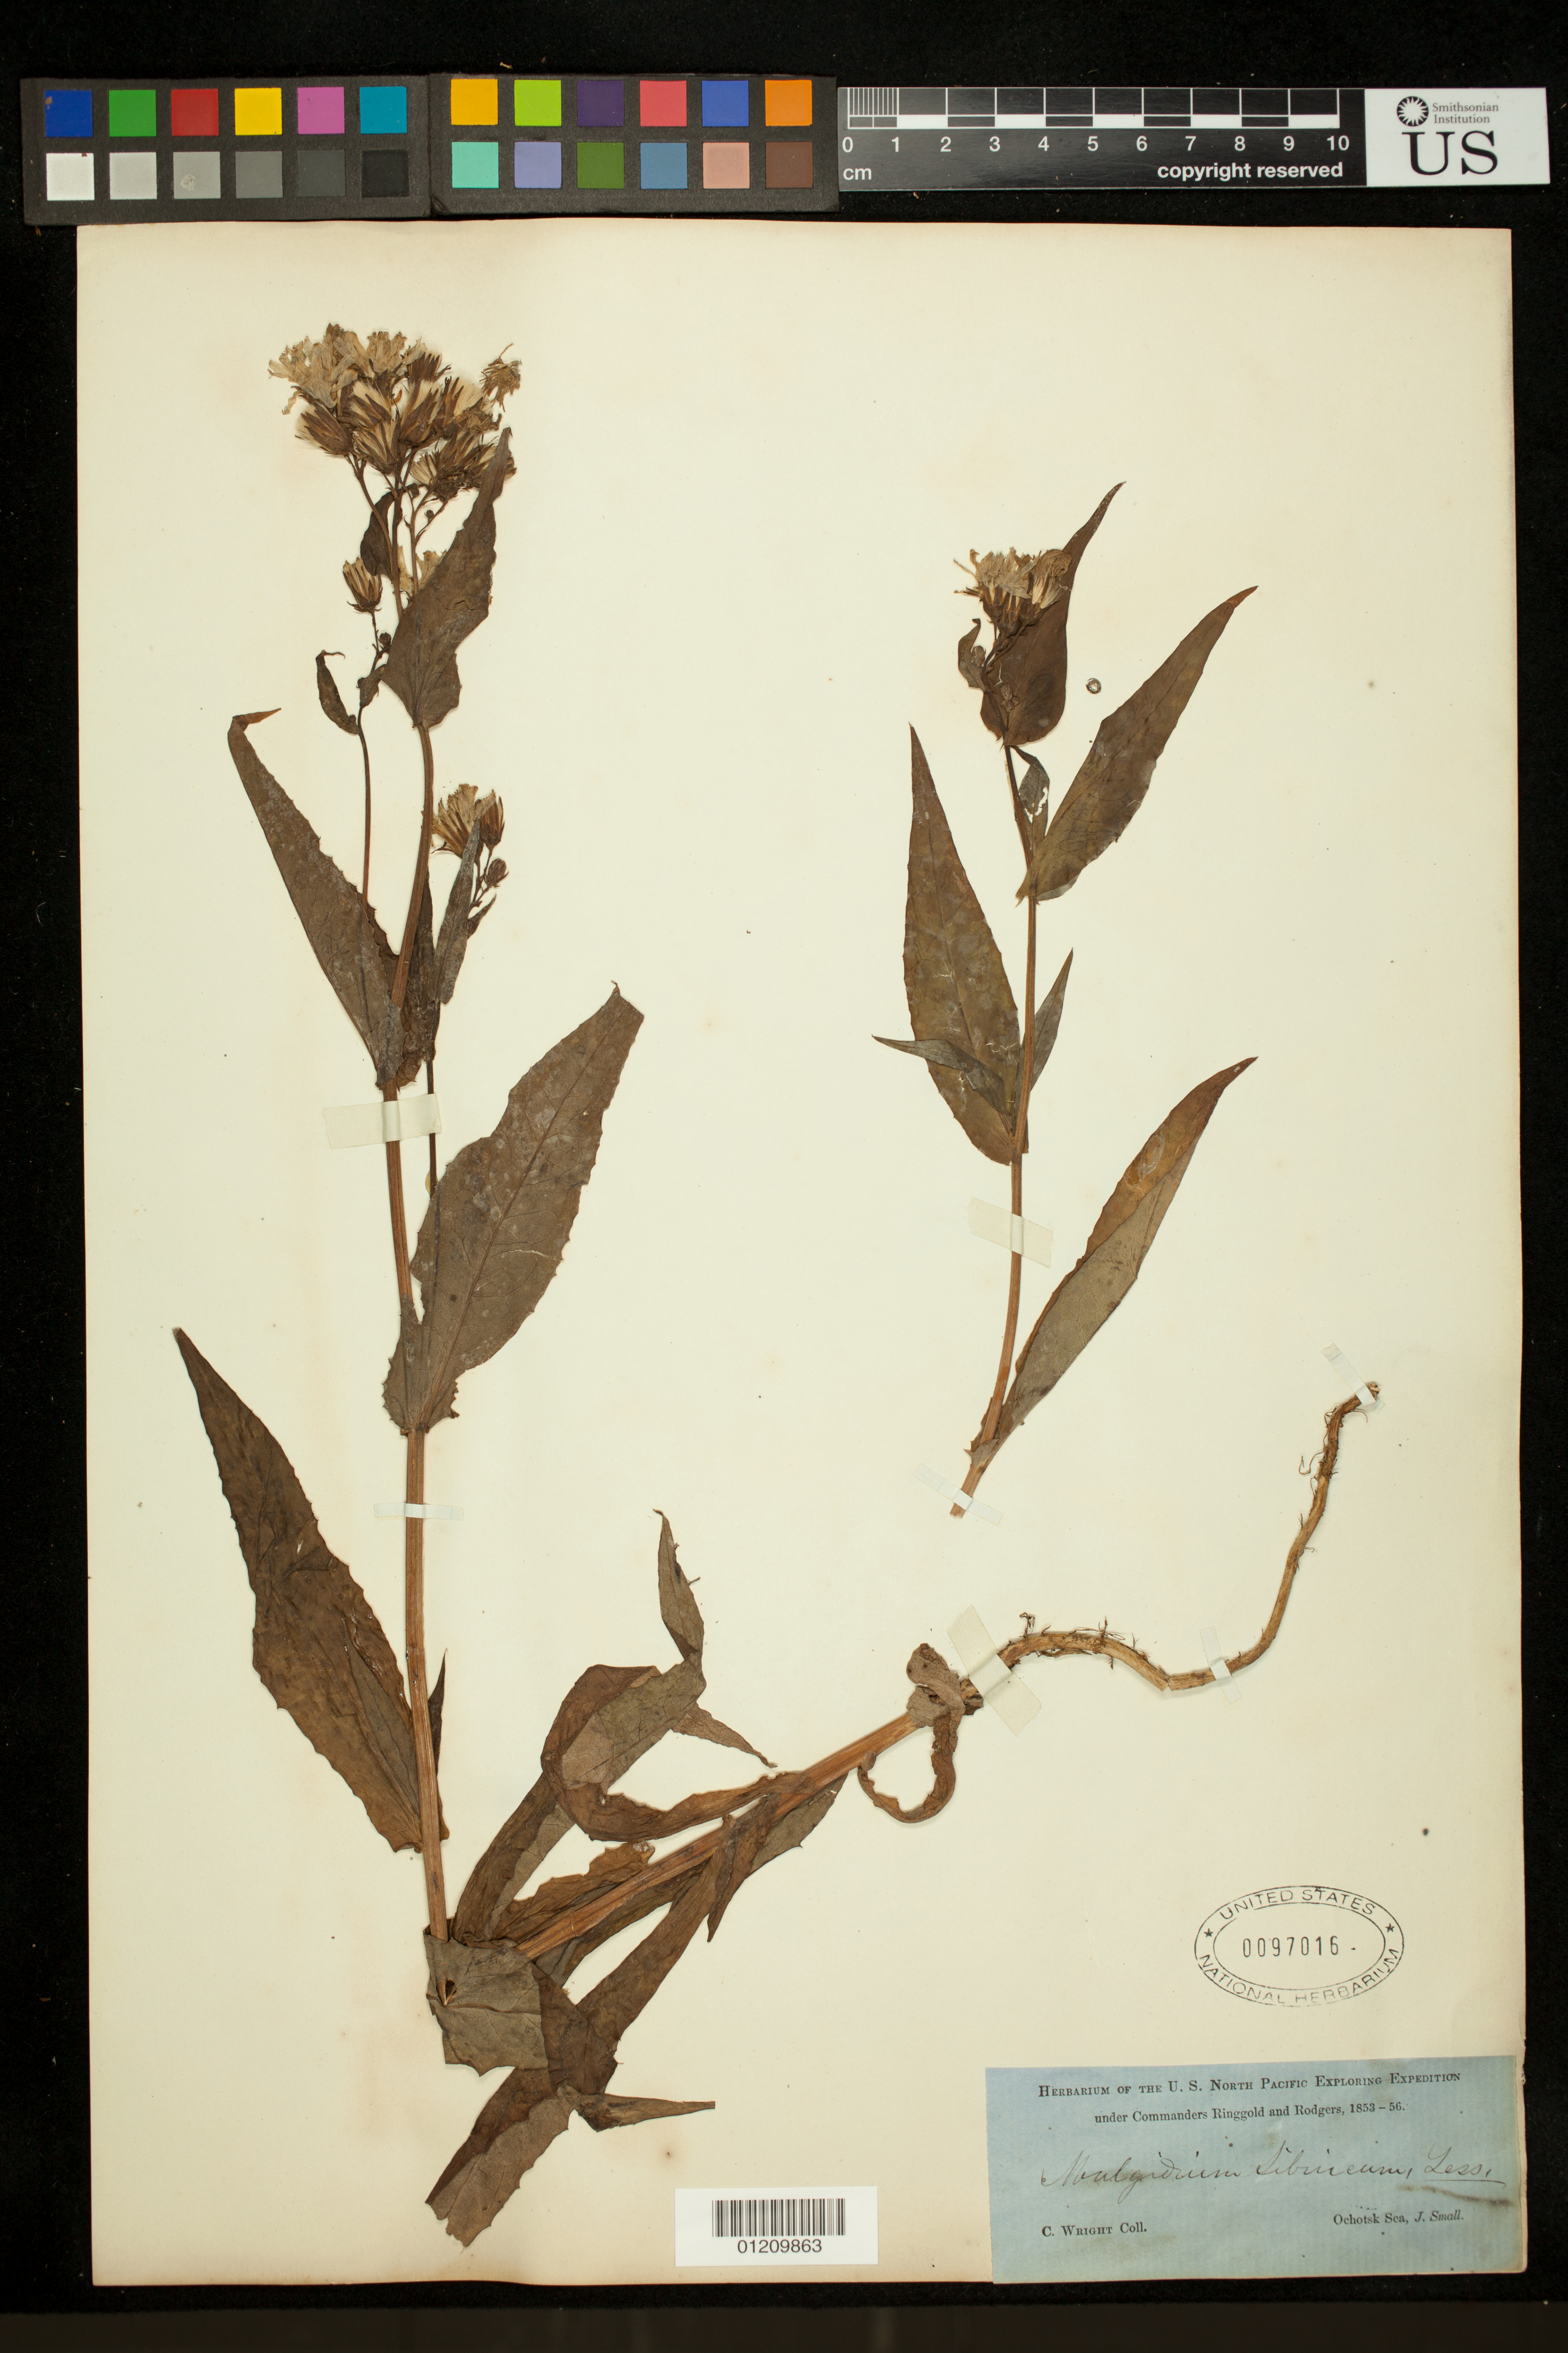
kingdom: Plantae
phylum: Tracheophyta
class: Magnoliopsida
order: Asterales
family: Asteraceae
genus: Mulgedium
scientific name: Mulgedium sibiricum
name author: (L.) Less.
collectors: C. Wright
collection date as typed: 1853 to -- --- 1856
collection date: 1853/1856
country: Russian Federation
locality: Ochotsk Sea.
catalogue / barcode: US 97016